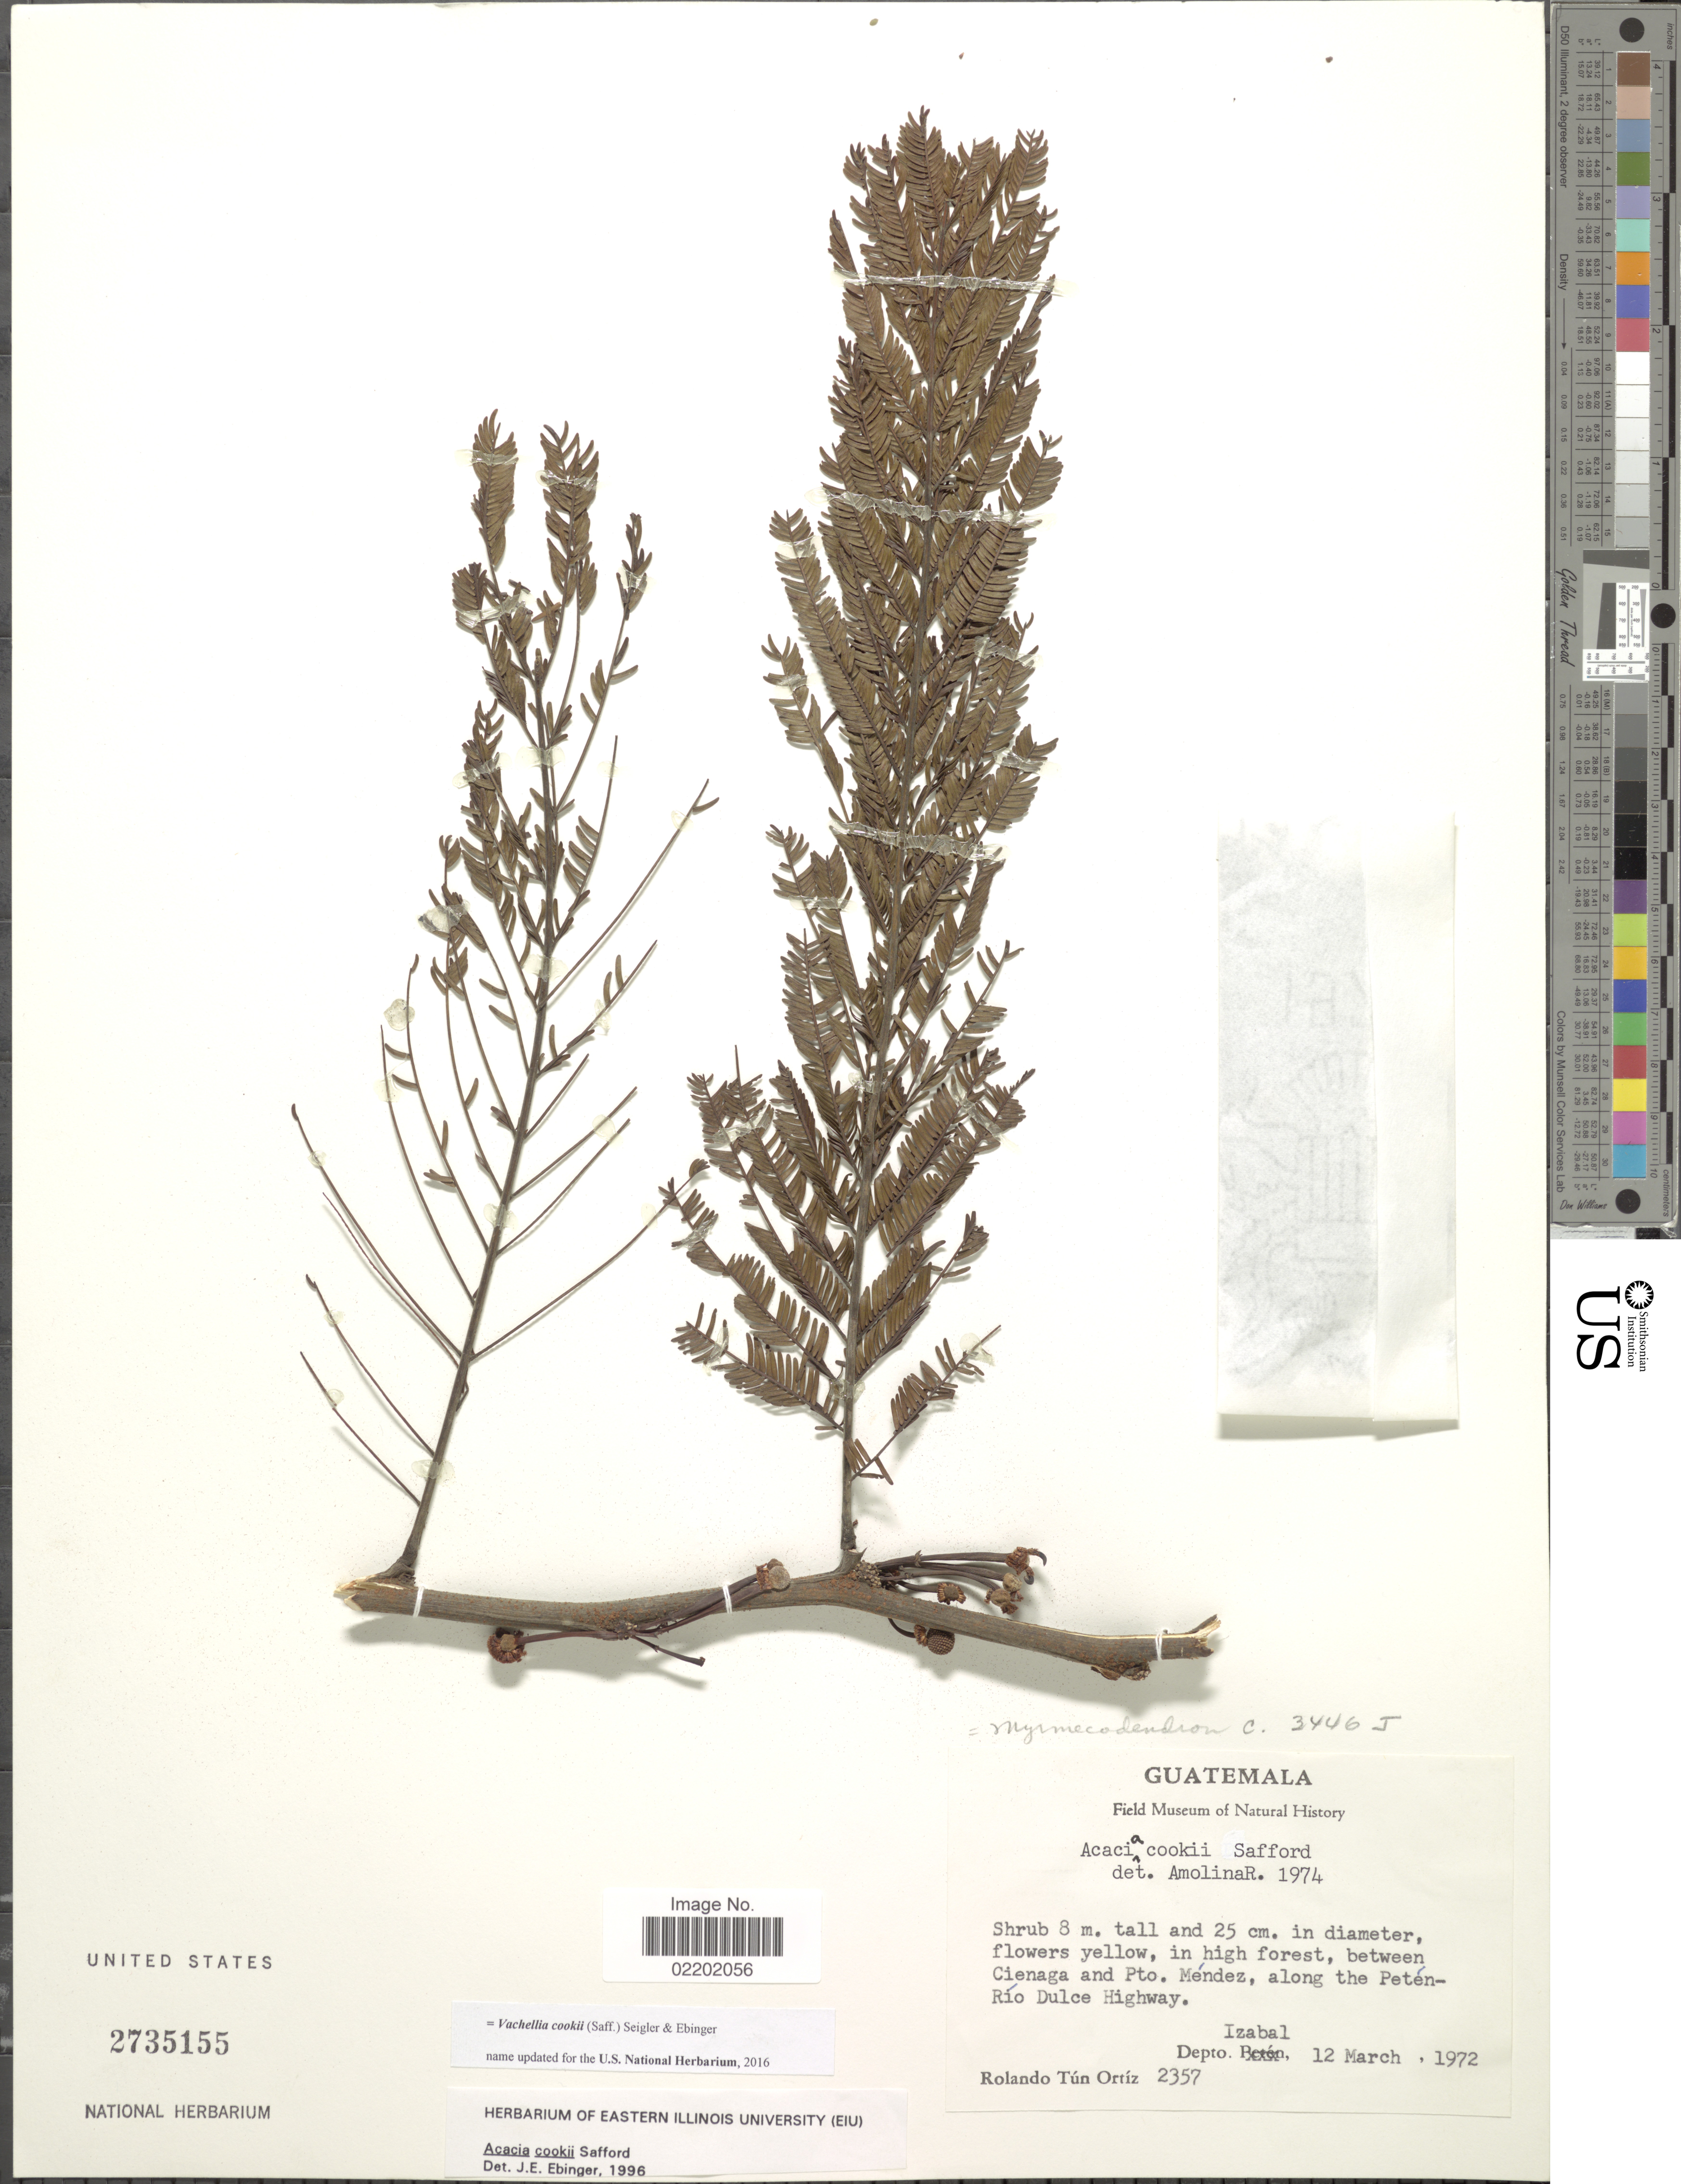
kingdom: Plantae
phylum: Tracheophyta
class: Magnoliopsida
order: Fabales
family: Fabaceae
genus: Vachellia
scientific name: Vachellia cookii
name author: (Saff.) Seigler & Ebinger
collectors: R. T. Ortíz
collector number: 2357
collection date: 1972-03-12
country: Guatemala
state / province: Izabal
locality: In high forest, between Cienaga and Pto. Méndez, along the Petén-Rio Dulce Highway, Depto. Izabal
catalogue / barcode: US 2735155